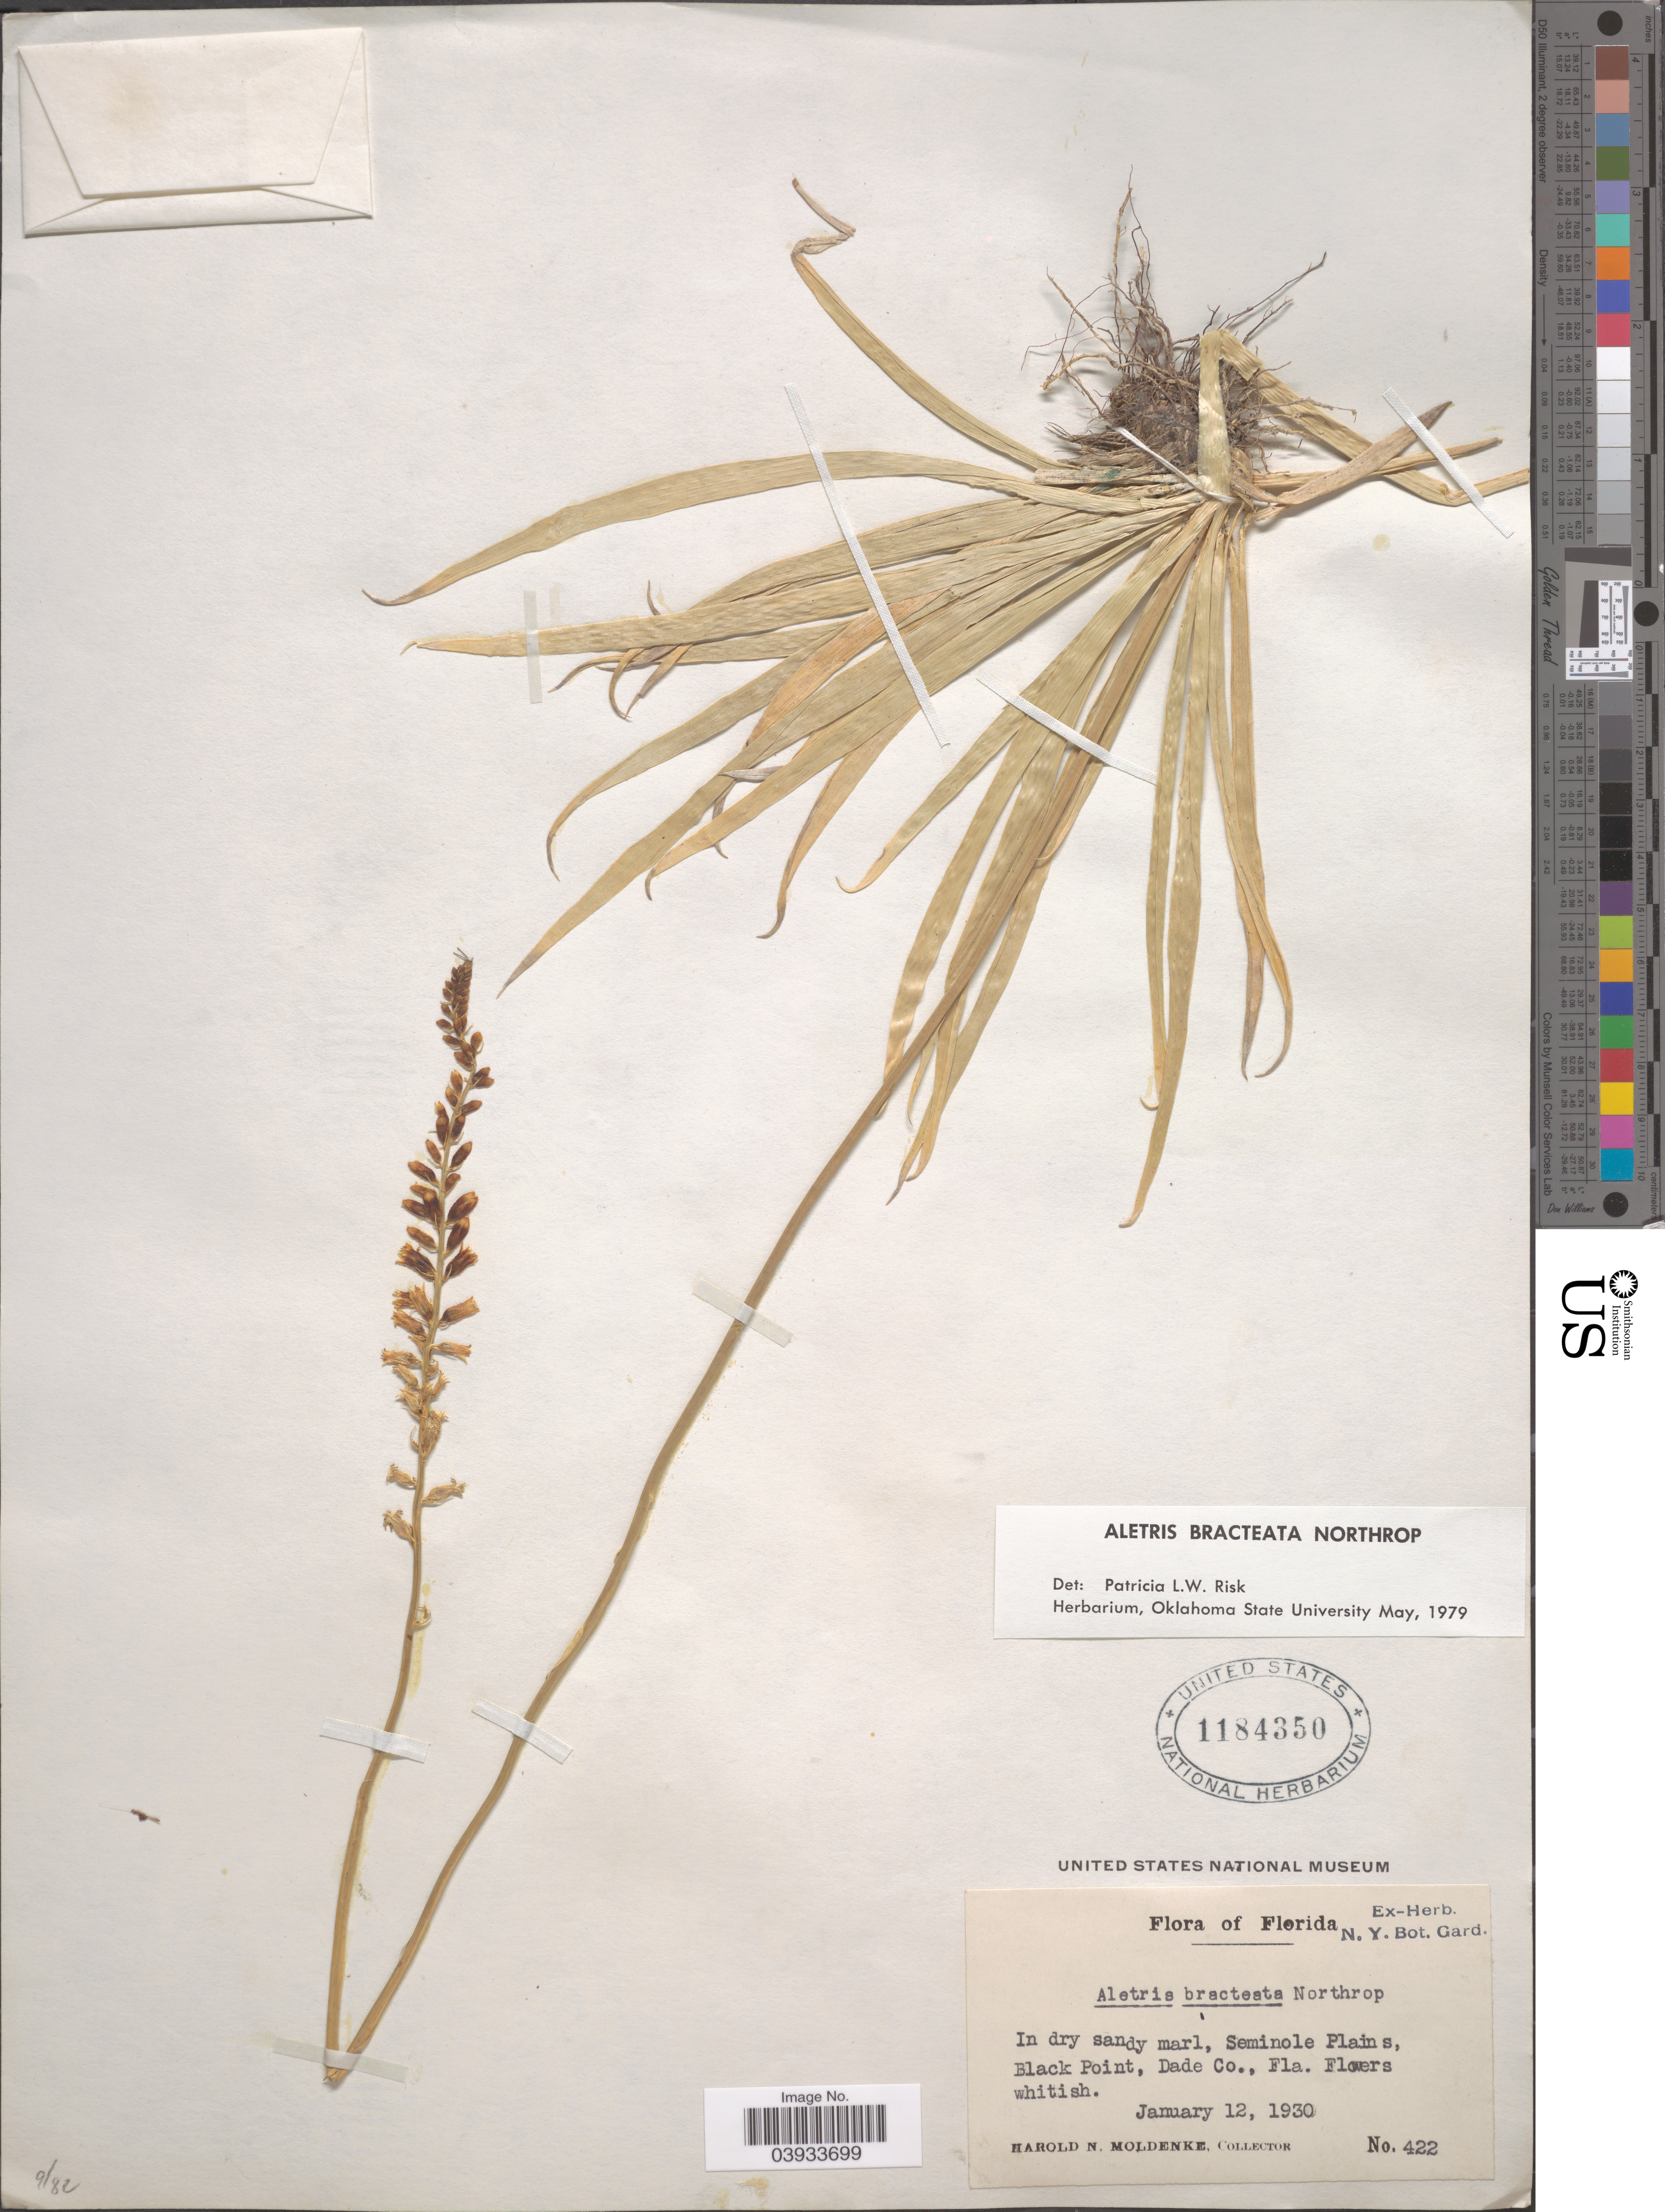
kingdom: Plantae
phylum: Tracheophyta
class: Liliopsida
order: Dioscoreales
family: Nartheciaceae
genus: Aletris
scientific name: Aletris bracteata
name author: Northr.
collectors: H. N. Moldenke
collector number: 422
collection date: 1930-01-12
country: United States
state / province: Florida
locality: Seminole Plains, Black Point, Dade Co.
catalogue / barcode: US 1184350